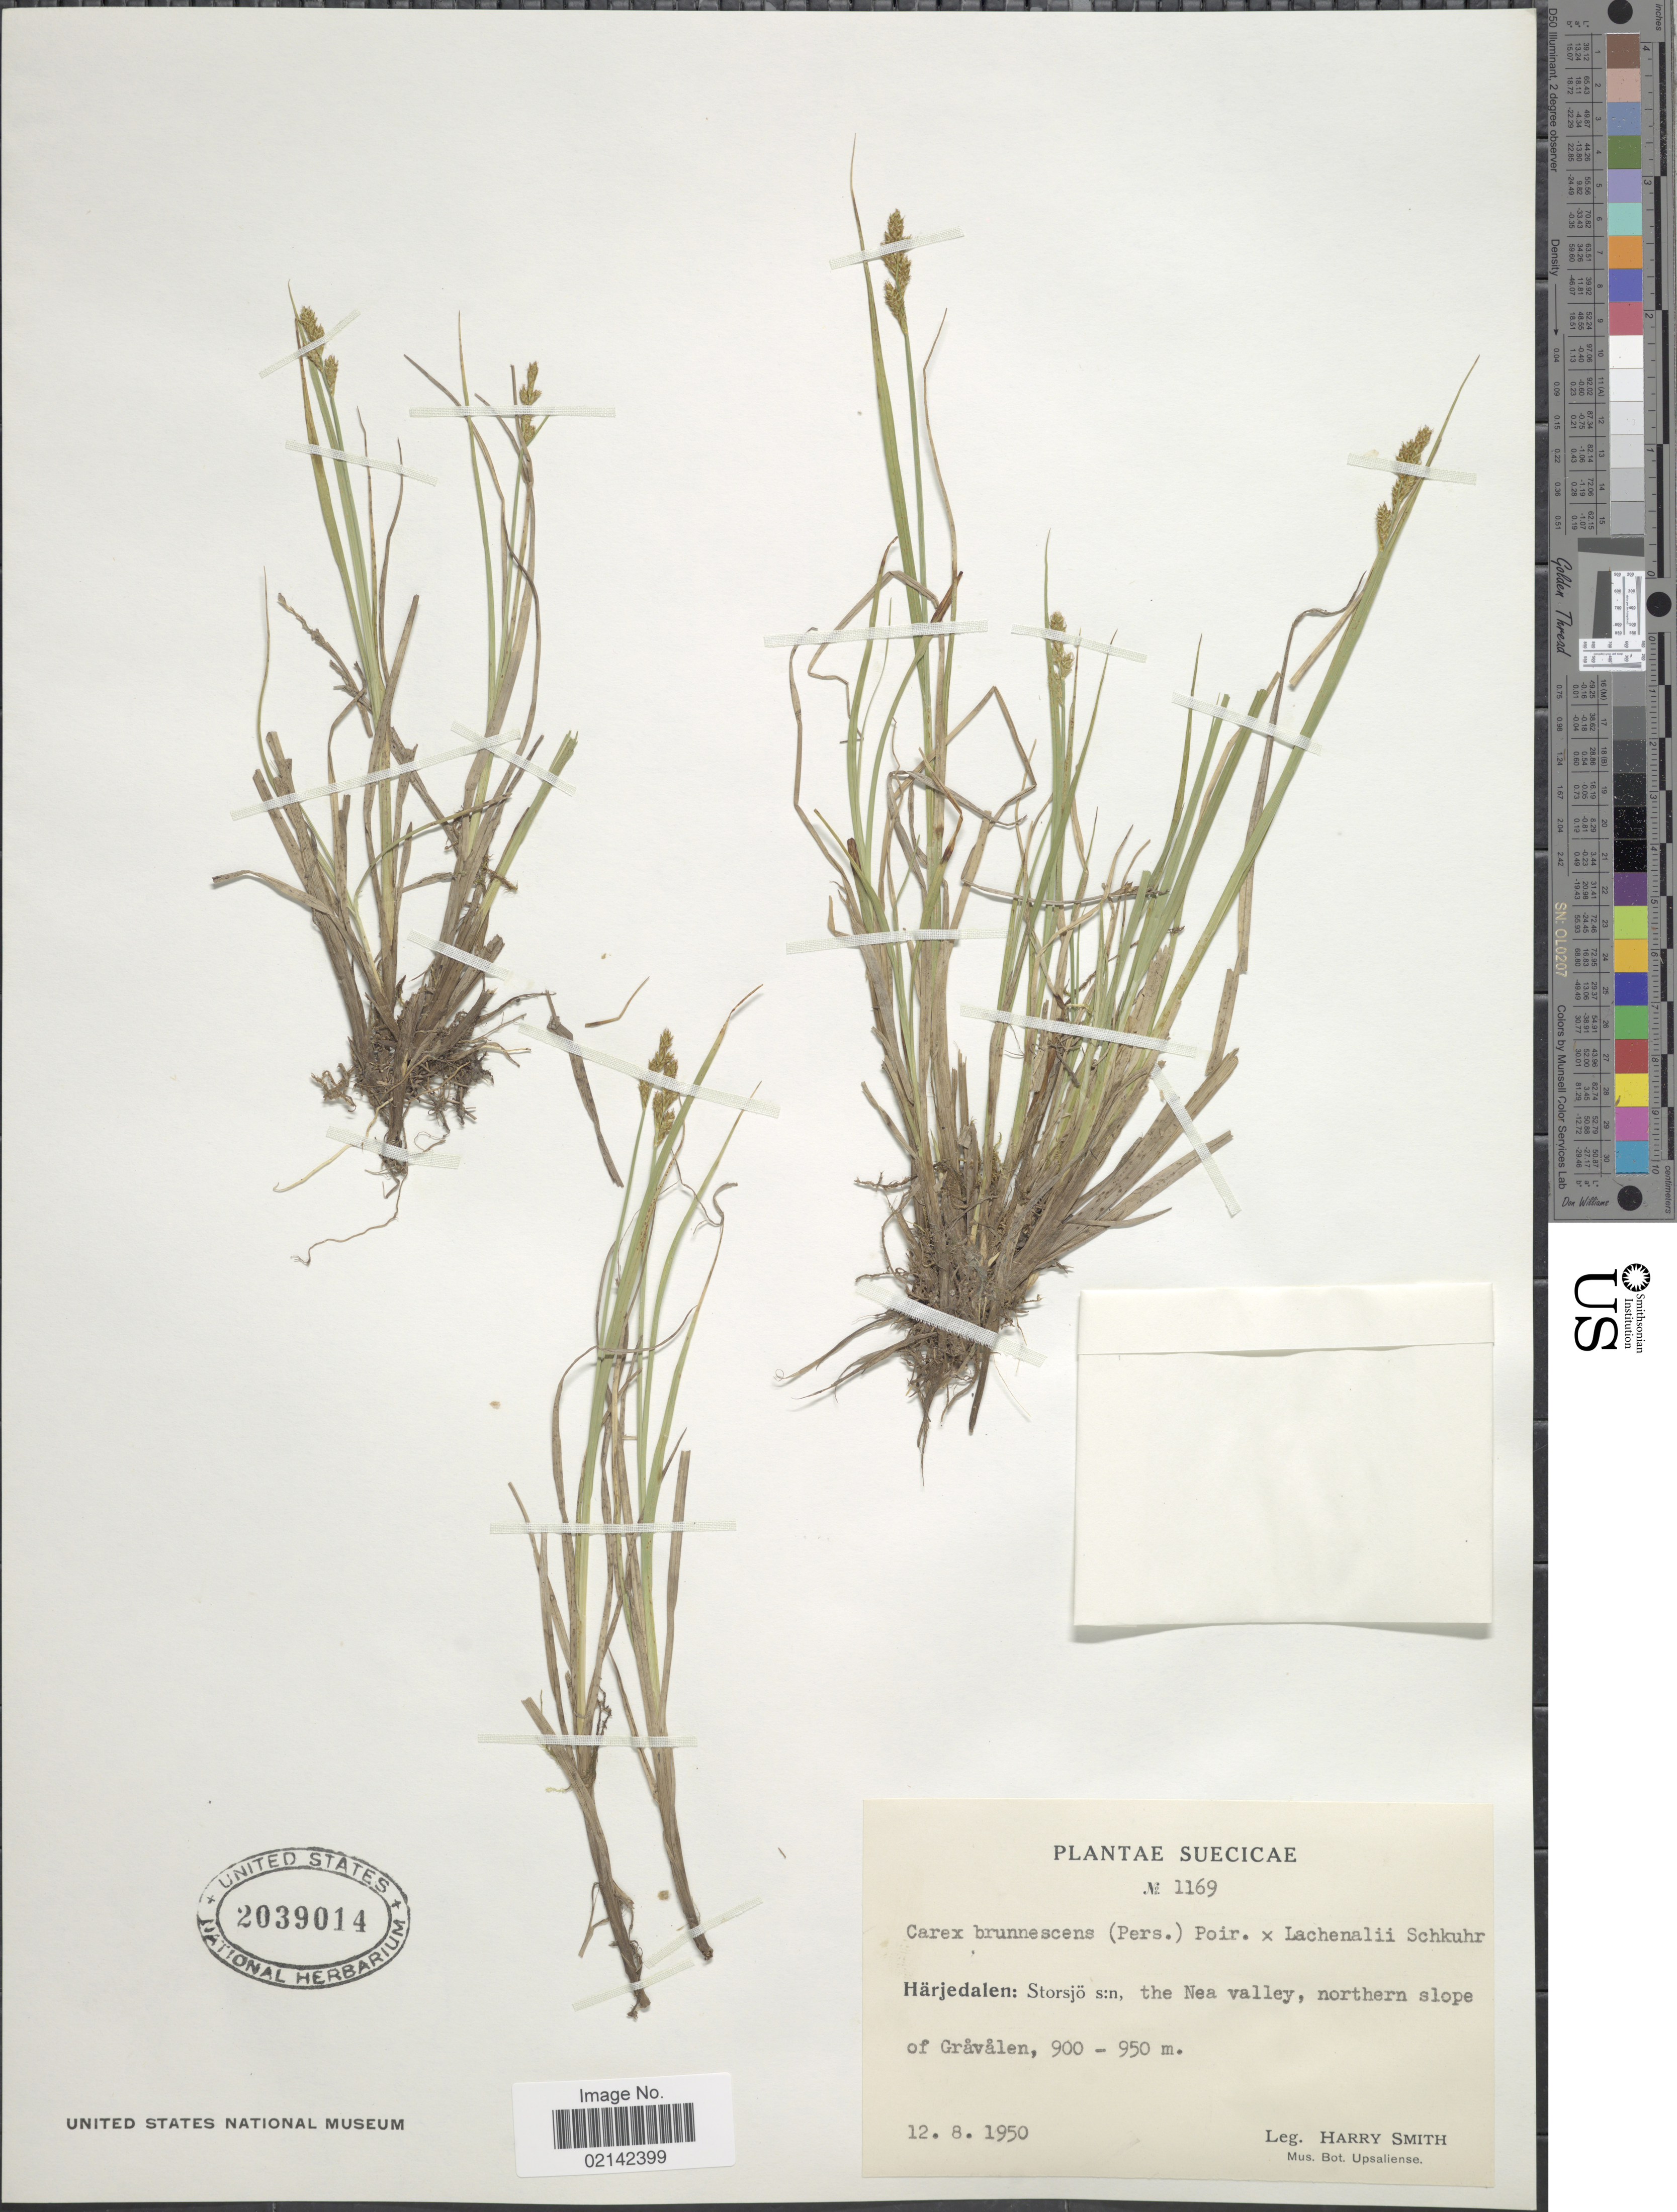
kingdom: Plantae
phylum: Tracheophyta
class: Liliopsida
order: Poales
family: Cyperaceae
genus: Carex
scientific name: Carex brunnescens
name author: (Pers.) Poir.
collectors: H. Smith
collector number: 1169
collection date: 1950-08-12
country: Sweden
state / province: Jamtland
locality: Suecicae, Harjedalen: Storsjo s:n, the Nea valley, northern slope of Gravalen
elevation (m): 900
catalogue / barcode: US 2039014